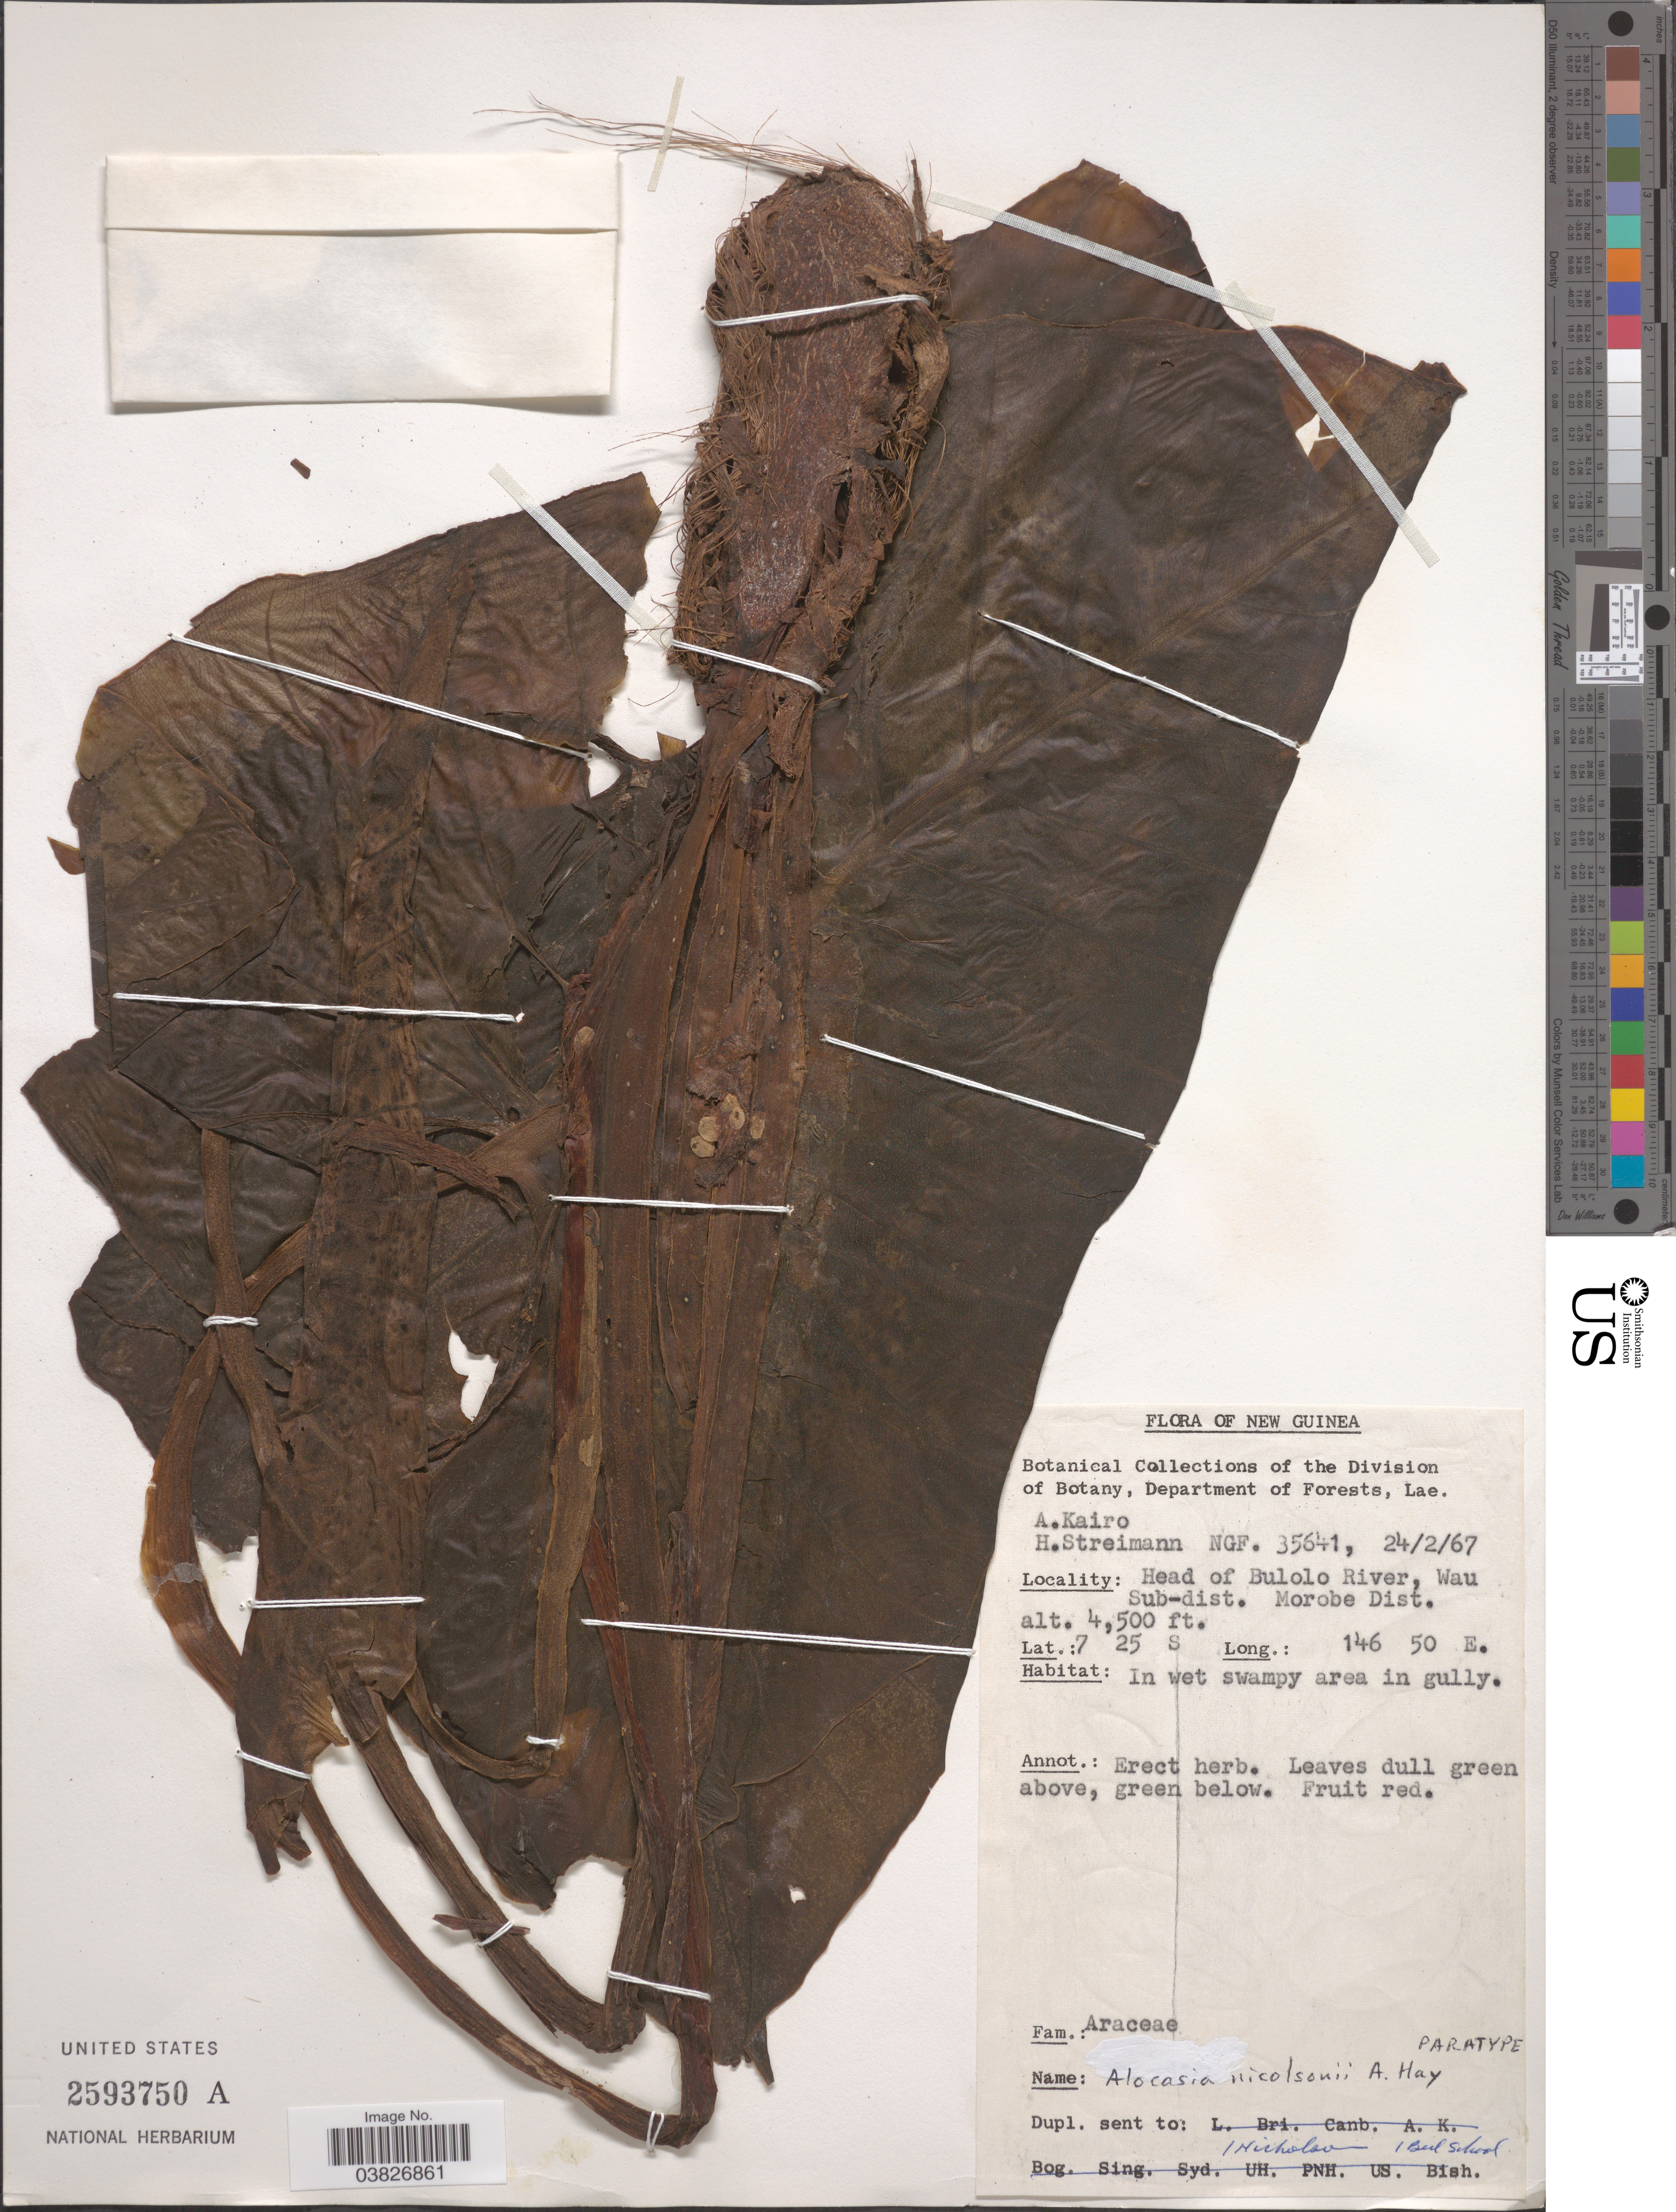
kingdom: Plantae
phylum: Tracheophyta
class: Liliopsida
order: Alismatales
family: Araceae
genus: Alocasia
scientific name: Alocasia nicolsonii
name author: A. Hay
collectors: A. Kairo & H. Streimann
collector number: NGF 35641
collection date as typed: Transcribed d/m/y: 24/2/67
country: Papua New Guinea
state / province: Morobe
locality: New Guinea. Head of Bulolo River, Wau Sub-dist. Morobe Dist.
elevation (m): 1372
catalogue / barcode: US 2593750A